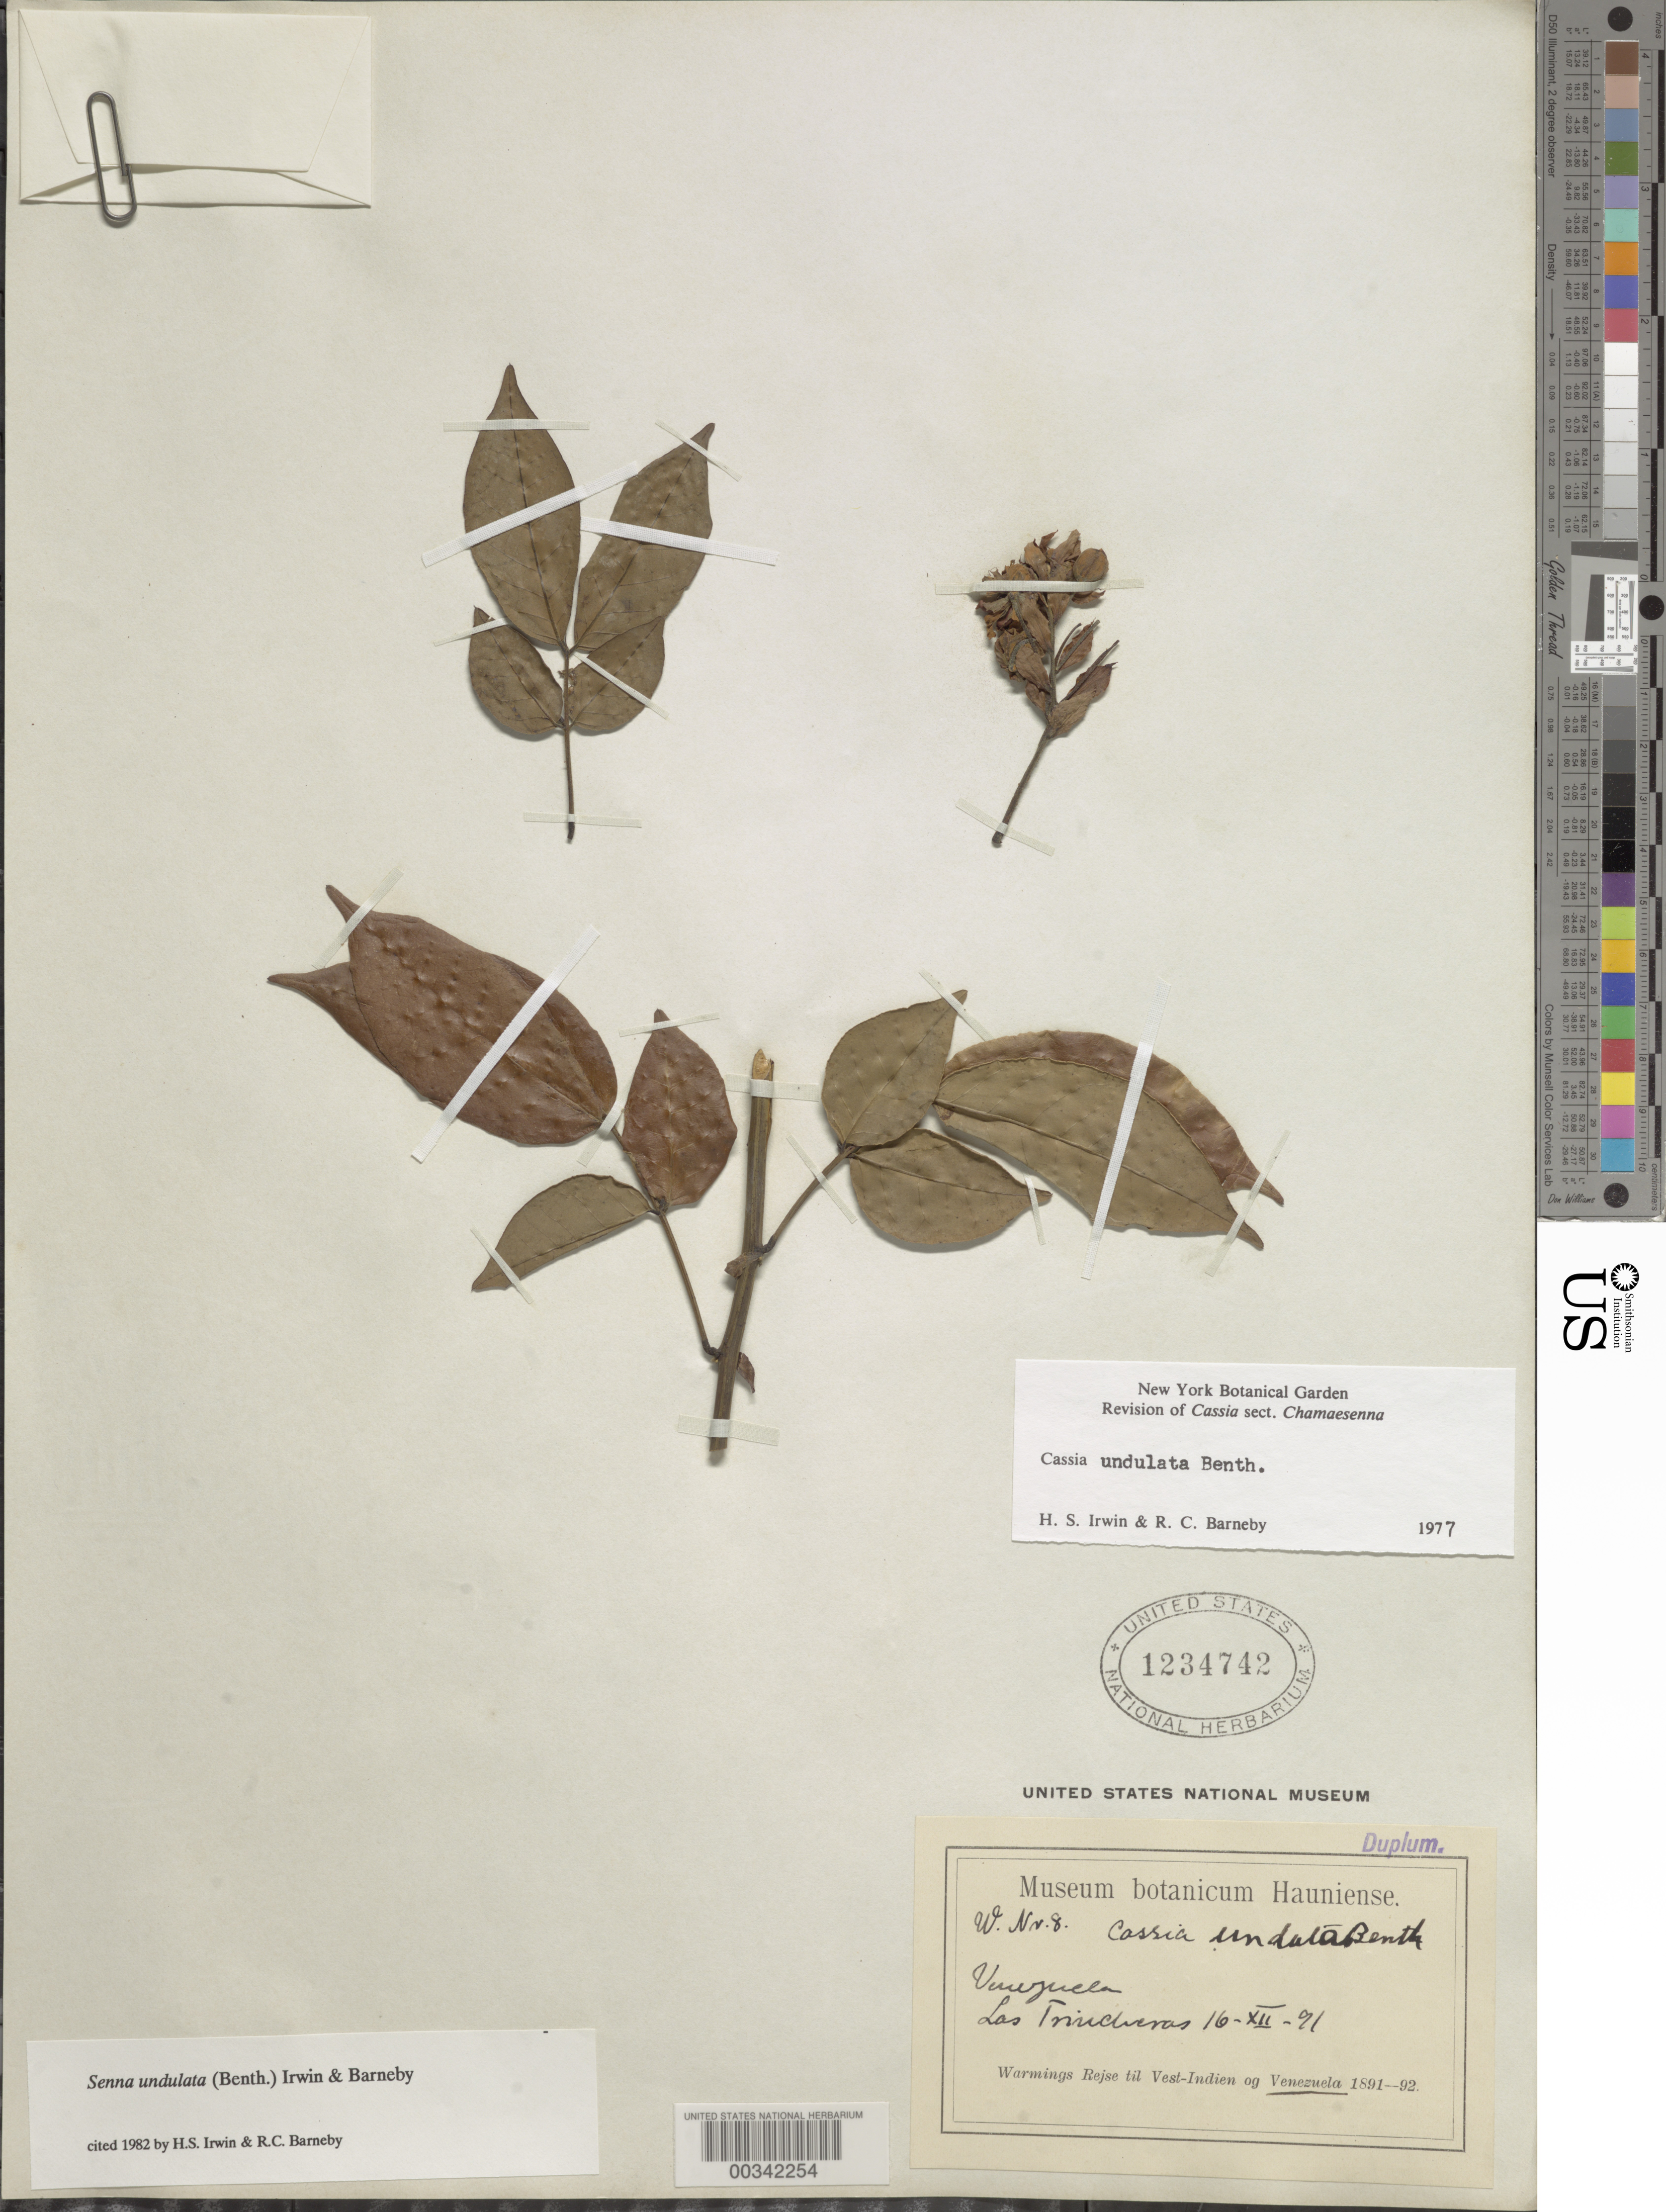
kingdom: Plantae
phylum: Tracheophyta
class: Magnoliopsida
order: Fabales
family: Fabaceae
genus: Senna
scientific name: Senna undulata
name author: (Benth.) H.S. Irwin & Barneby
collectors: E. Warming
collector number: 8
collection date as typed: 16 Dec 1891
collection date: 1891-12-16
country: Venezuela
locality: Las trincheras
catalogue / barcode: US 1234742